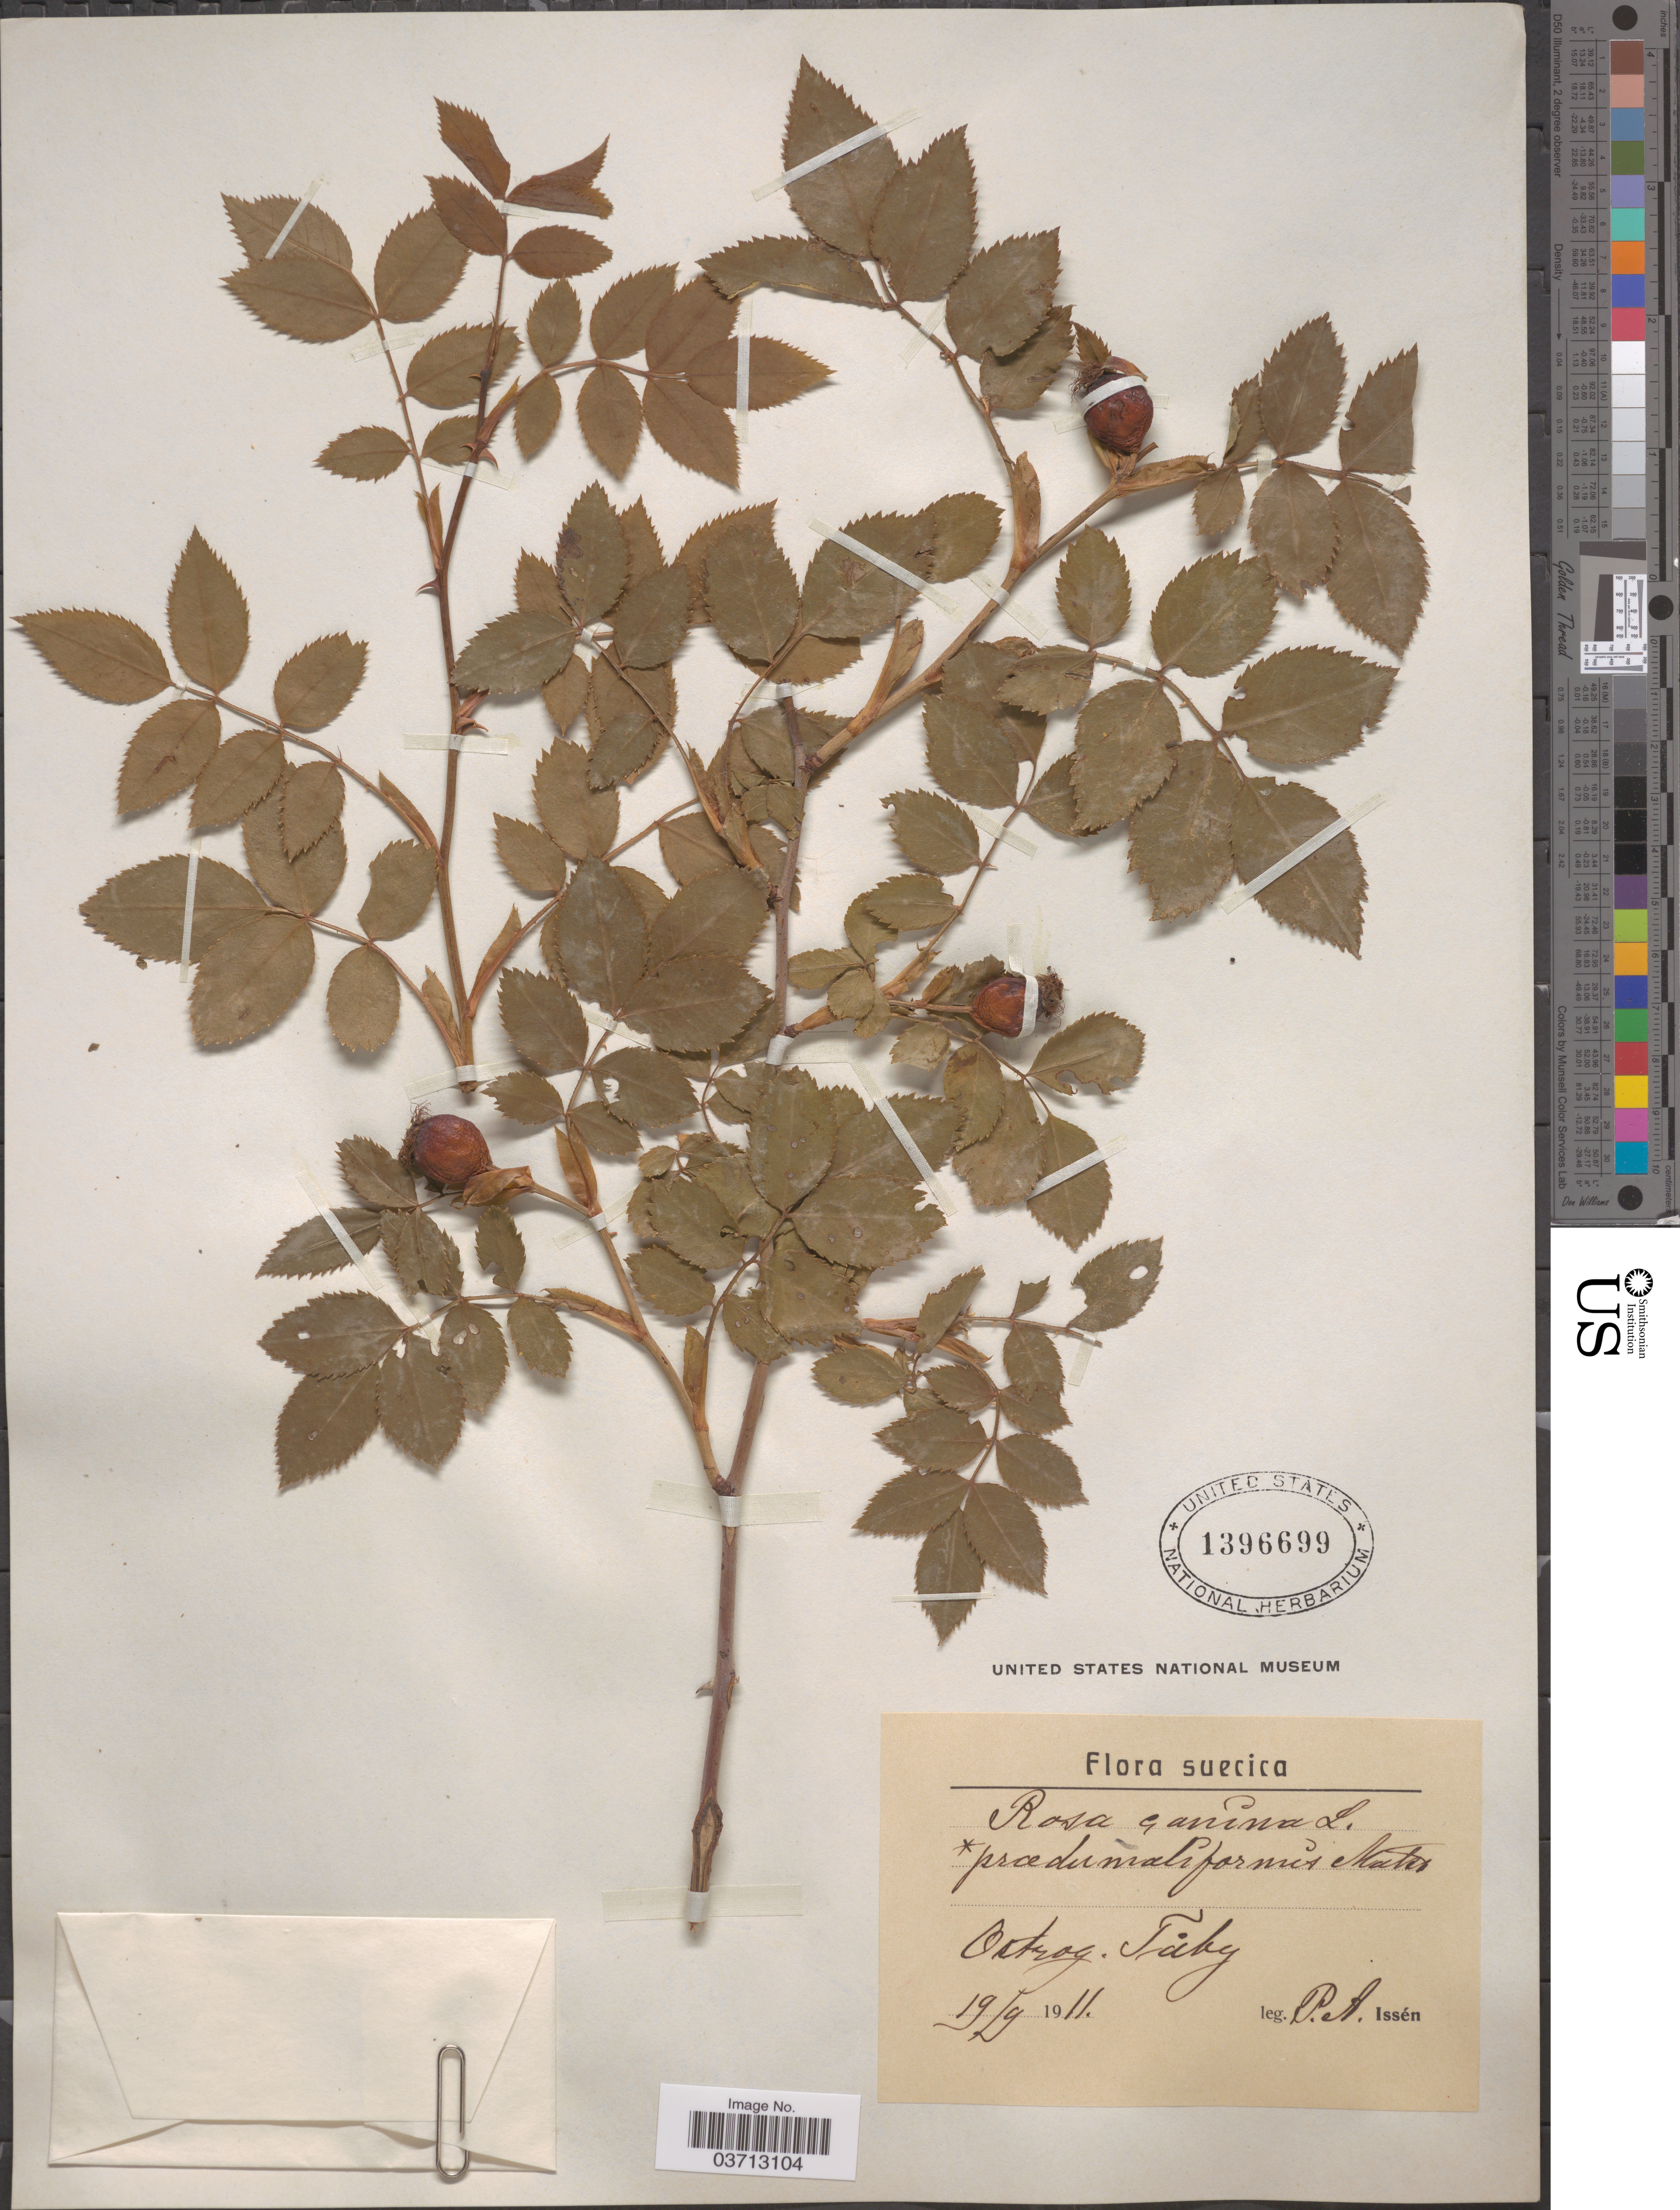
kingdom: Plantae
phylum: Tracheophyta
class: Magnoliopsida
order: Rosales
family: Rosaceae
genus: Rosa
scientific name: Rosa canina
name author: L.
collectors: P. Issen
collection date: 1911-09-19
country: Sweden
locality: Suecica. Ostrog. Tåby.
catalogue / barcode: US 1396699